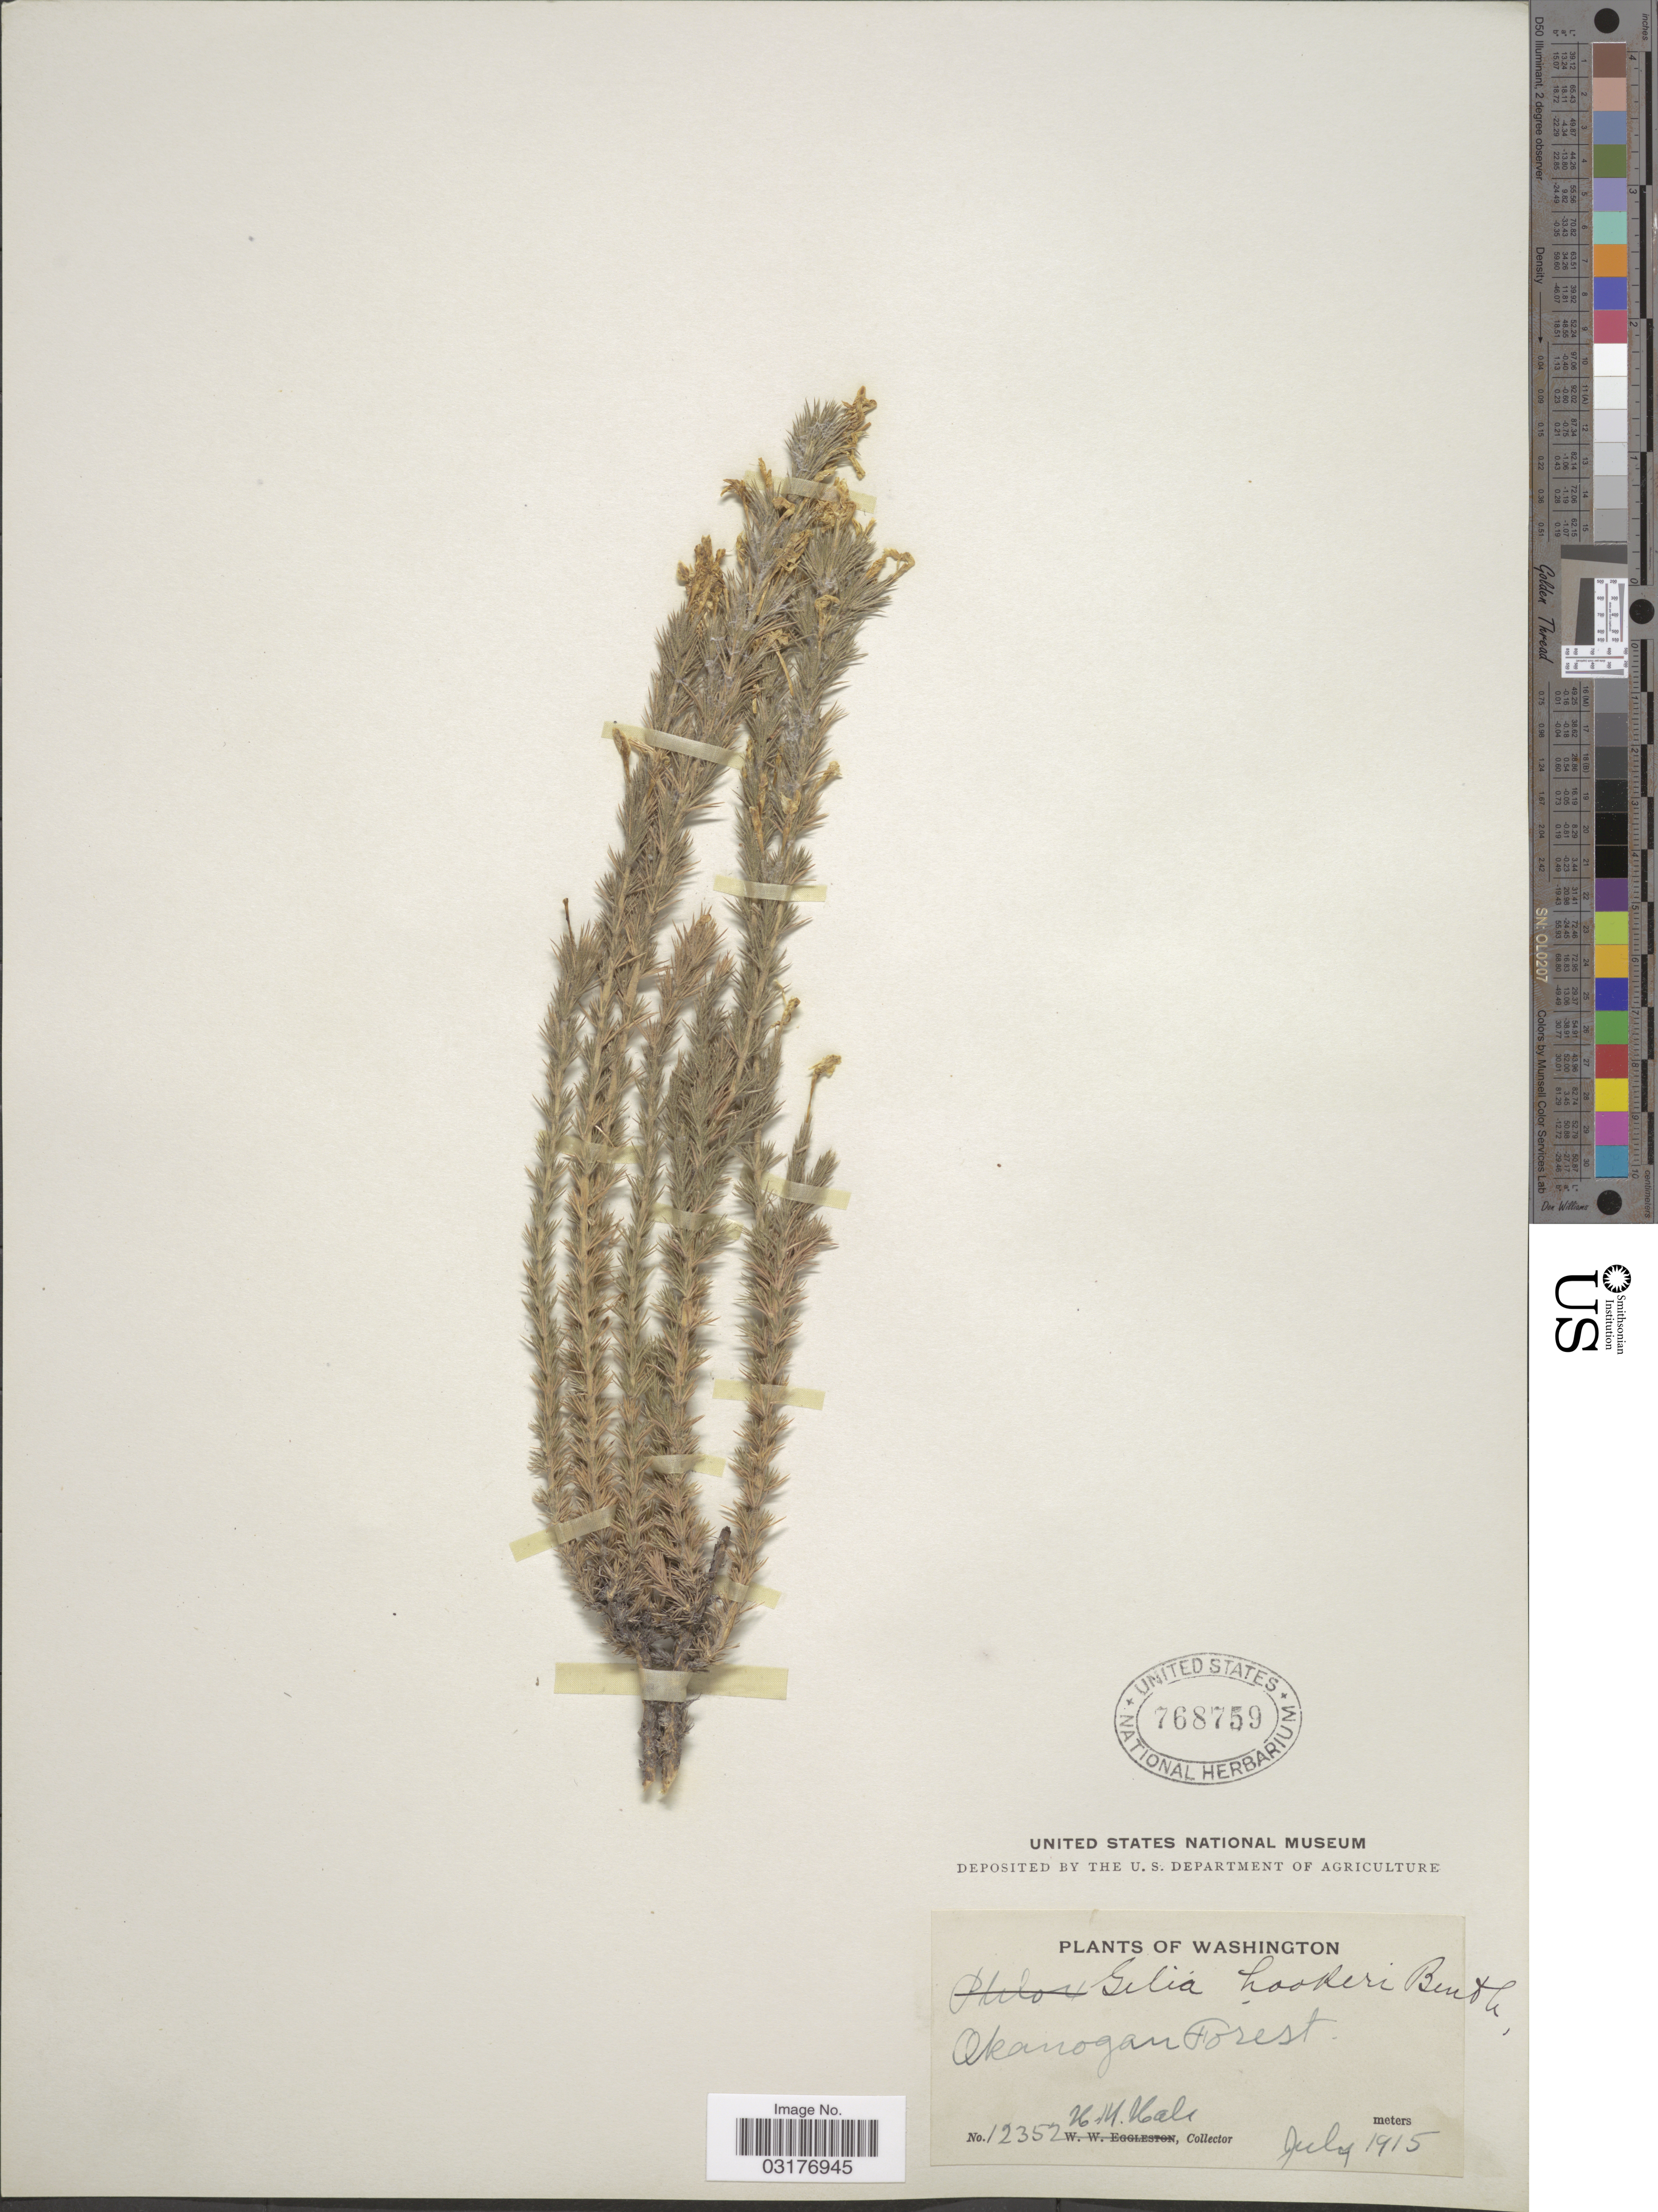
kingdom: Plantae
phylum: Tracheophyta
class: Magnoliopsida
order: Ericales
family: Polemoniaceae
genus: Linanthus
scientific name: Linanthus pungens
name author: (Torr.) J.M. Porter & L.A. Johnson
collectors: H. M. Hale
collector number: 12352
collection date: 1915-07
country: United States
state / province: Washington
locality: Okanogan Forest.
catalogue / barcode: US 768759